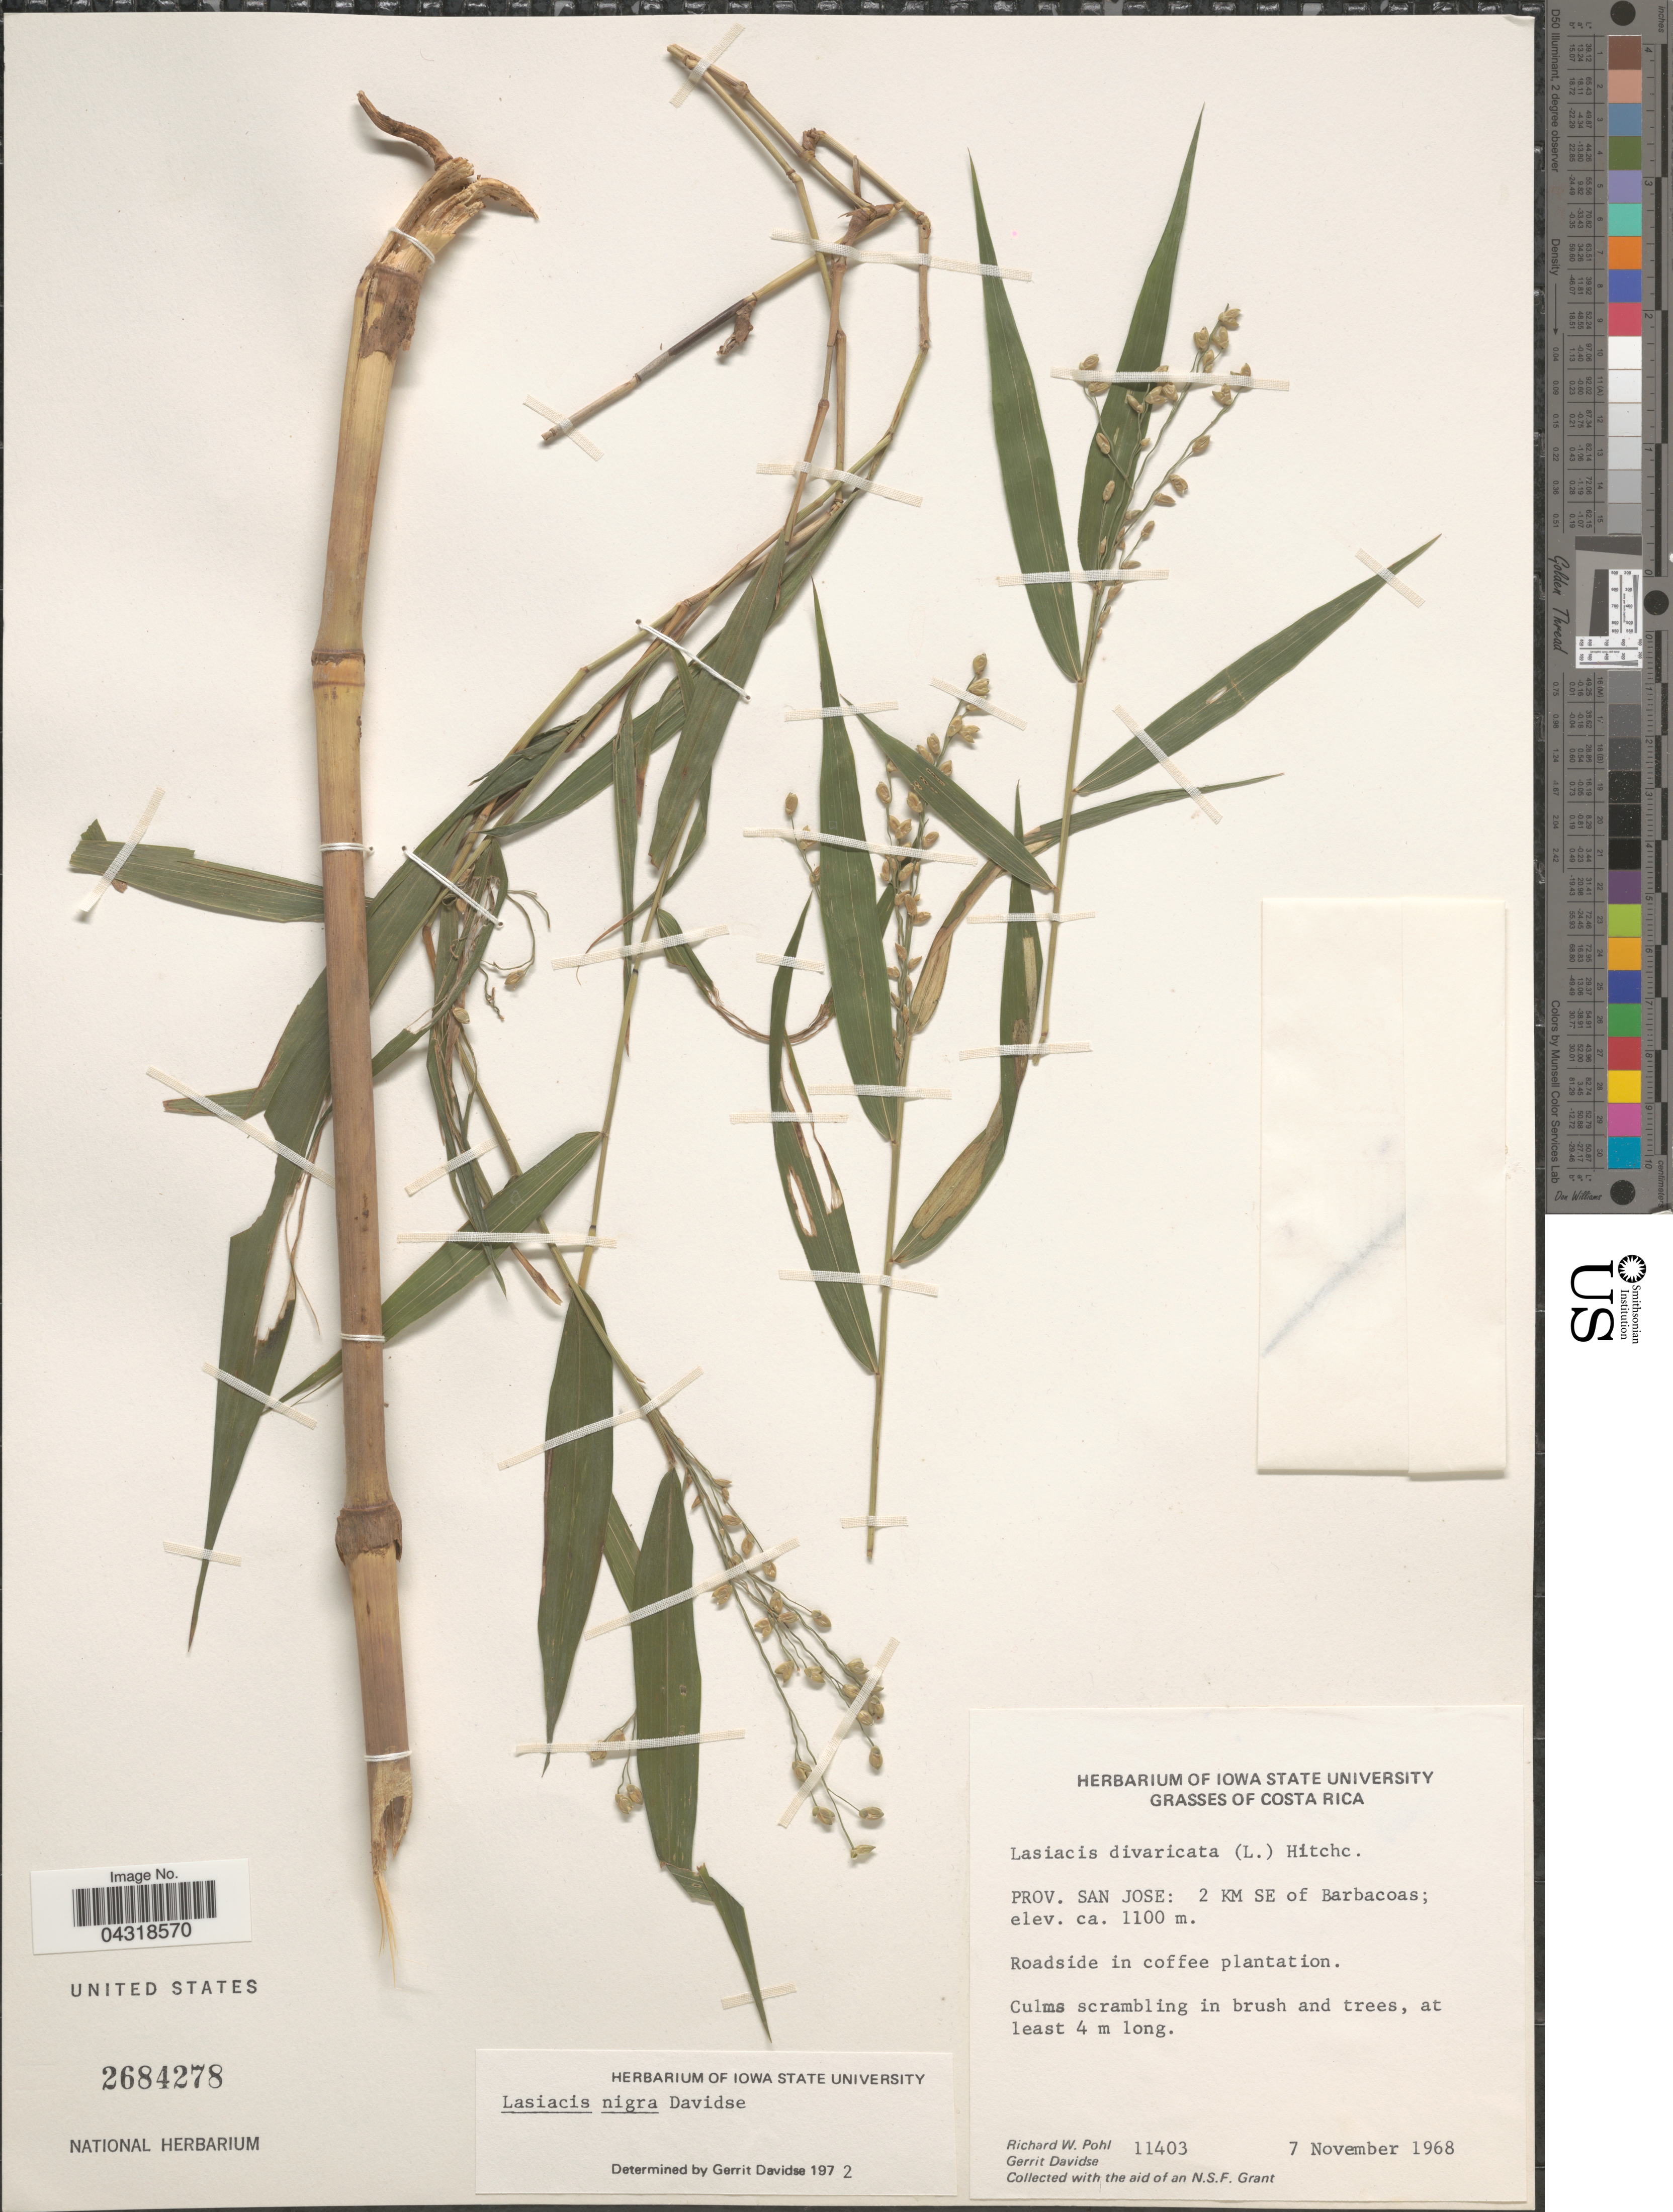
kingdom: Plantae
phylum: Tracheophyta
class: Liliopsida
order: Poales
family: Poaceae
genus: Lasiacis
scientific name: Lasiacis nigra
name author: Davidse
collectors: R. W. Pohl & G. Davidse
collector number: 11403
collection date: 1968-11-07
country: Costa Rica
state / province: San José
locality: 2 KM SE of Barbacoas.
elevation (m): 1100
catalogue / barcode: US 2684278